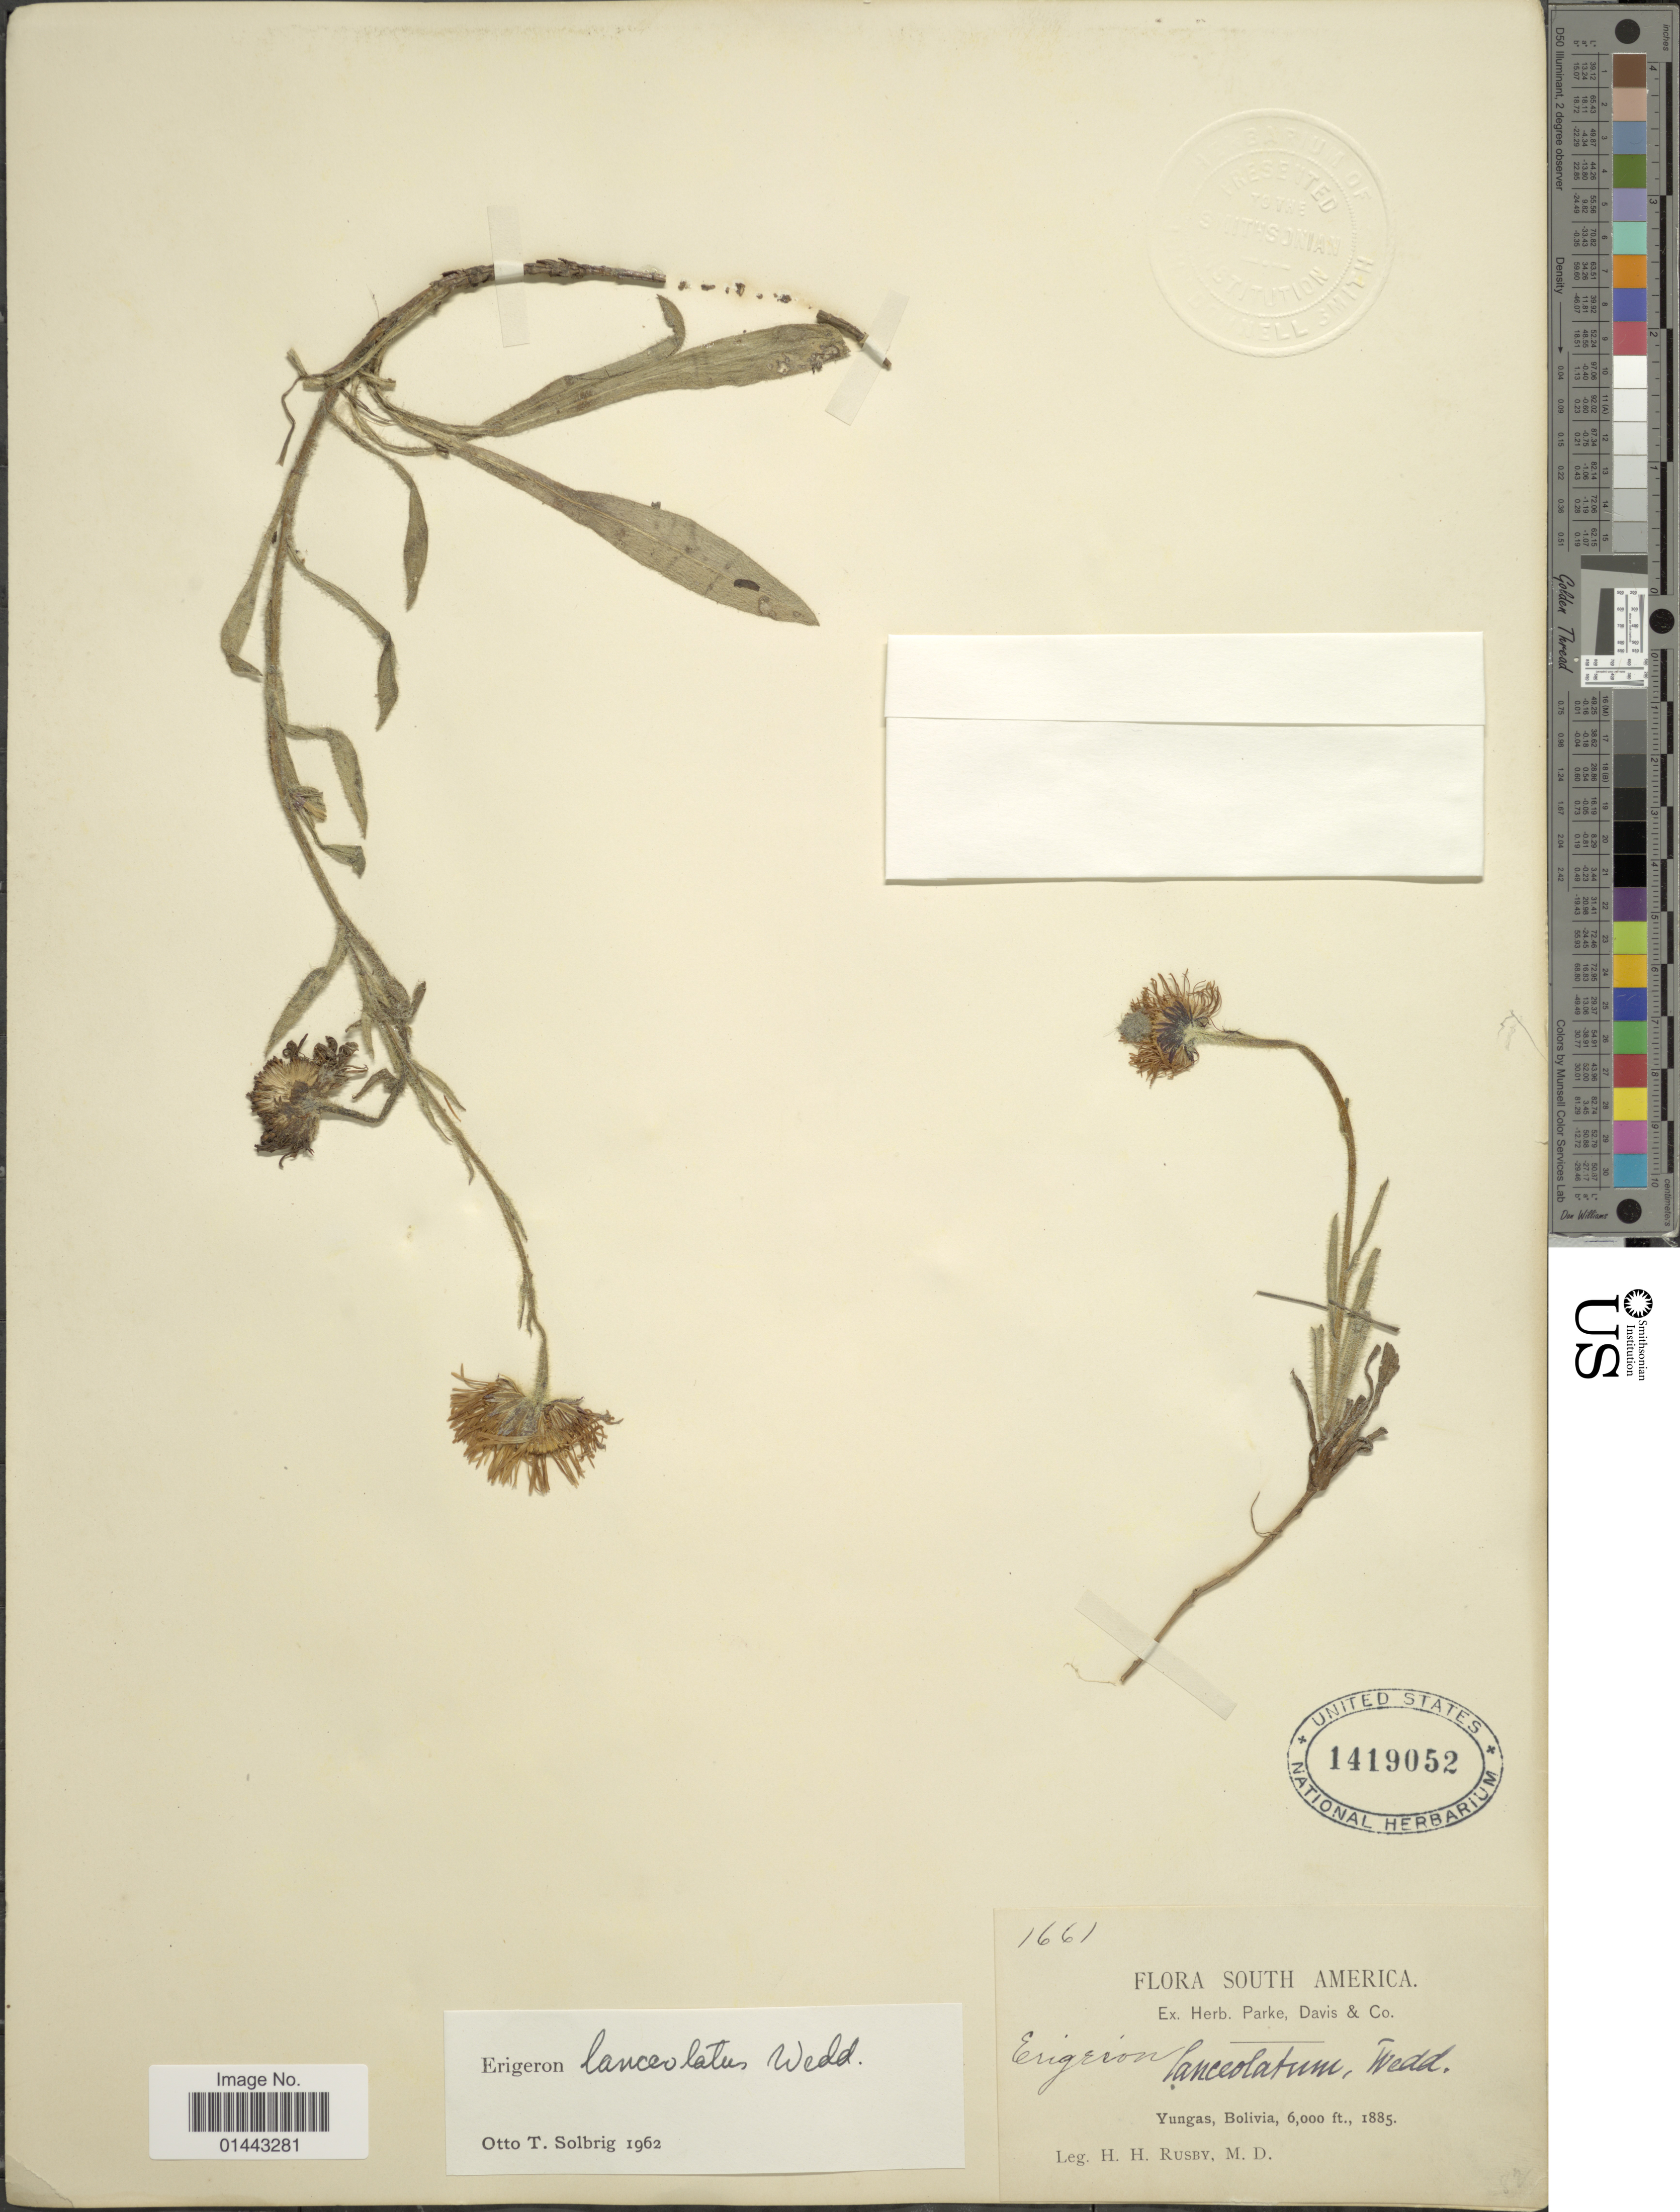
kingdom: Plantae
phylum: Tracheophyta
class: Magnoliopsida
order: Asterales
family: Asteraceae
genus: Erigeron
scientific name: Erigeron lanceolatus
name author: Wedd.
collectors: H. H. Rusby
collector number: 1661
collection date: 1885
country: Bolivia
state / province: La Paz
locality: Yungas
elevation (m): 1829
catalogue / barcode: US 1419052